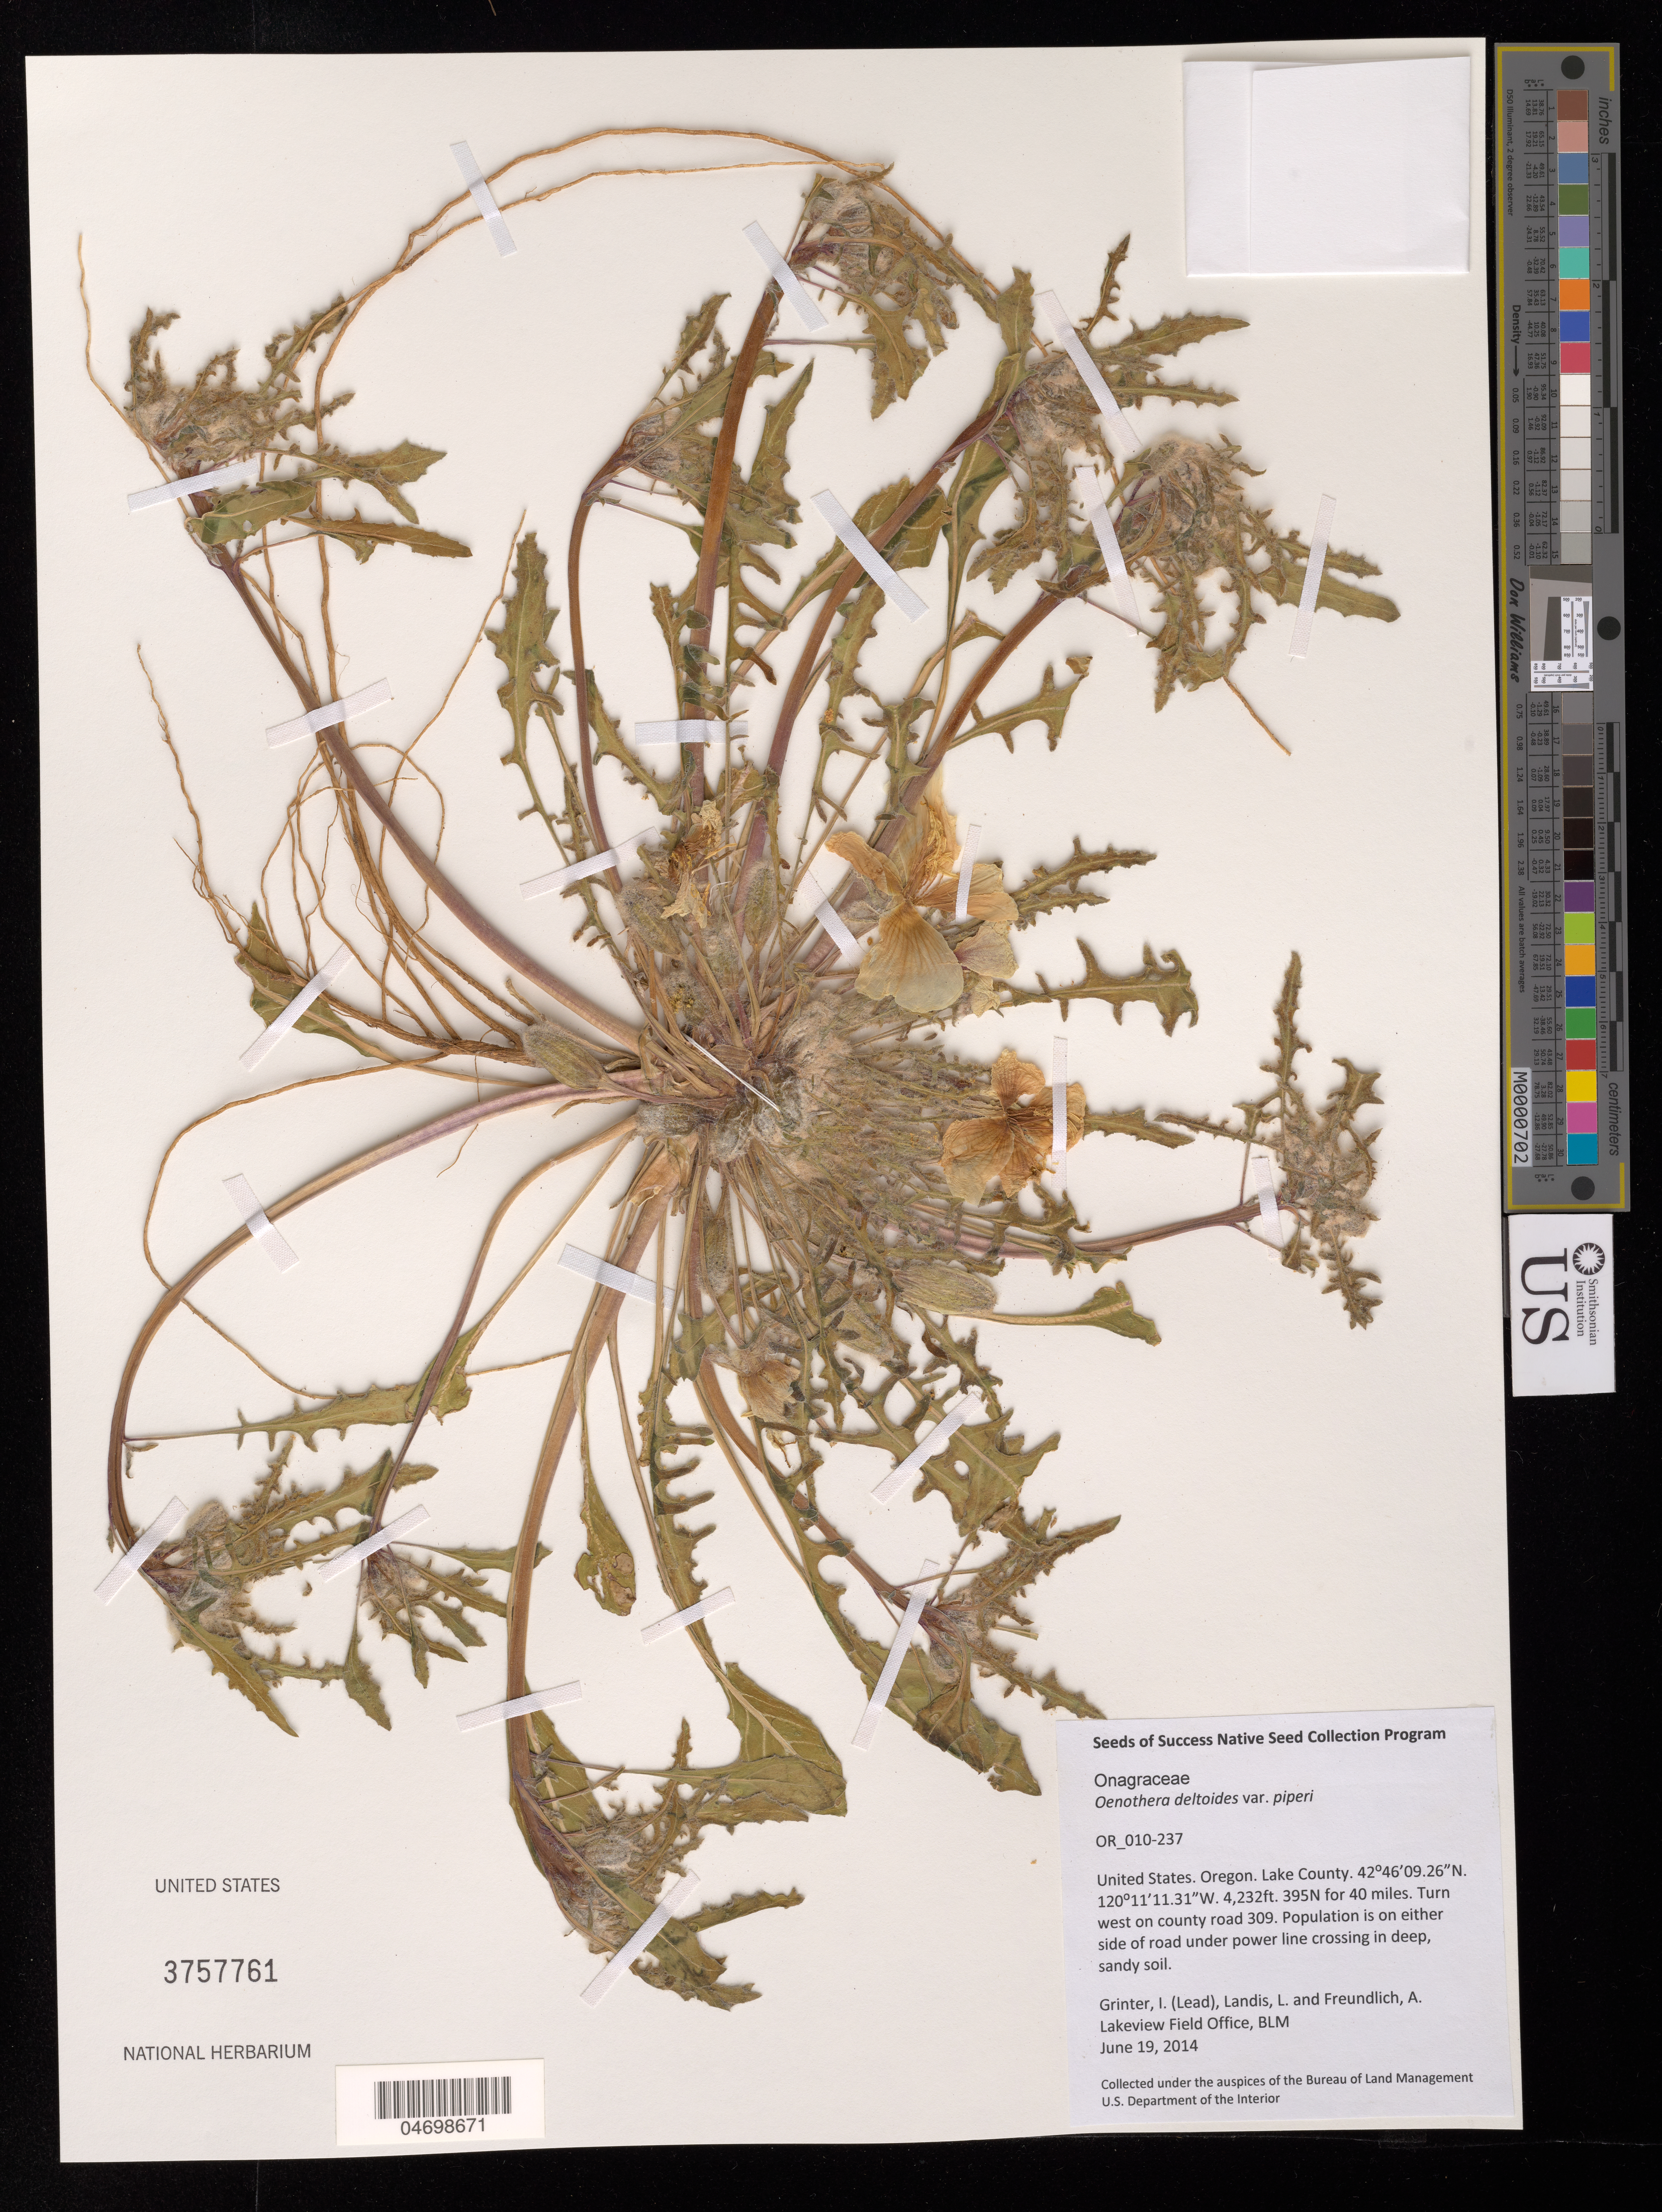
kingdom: Plantae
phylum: Tracheophyta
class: Magnoliopsida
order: Myrtales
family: Onagraceae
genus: Oenothera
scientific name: Oenothera deltoides var. piperi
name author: Munz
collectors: I. Grinter, L. Landis & A. Freundlich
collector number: OR010-237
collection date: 2014-06-19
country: United States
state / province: Oregon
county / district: Lake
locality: West on county road 309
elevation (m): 1290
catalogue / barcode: US 3757761